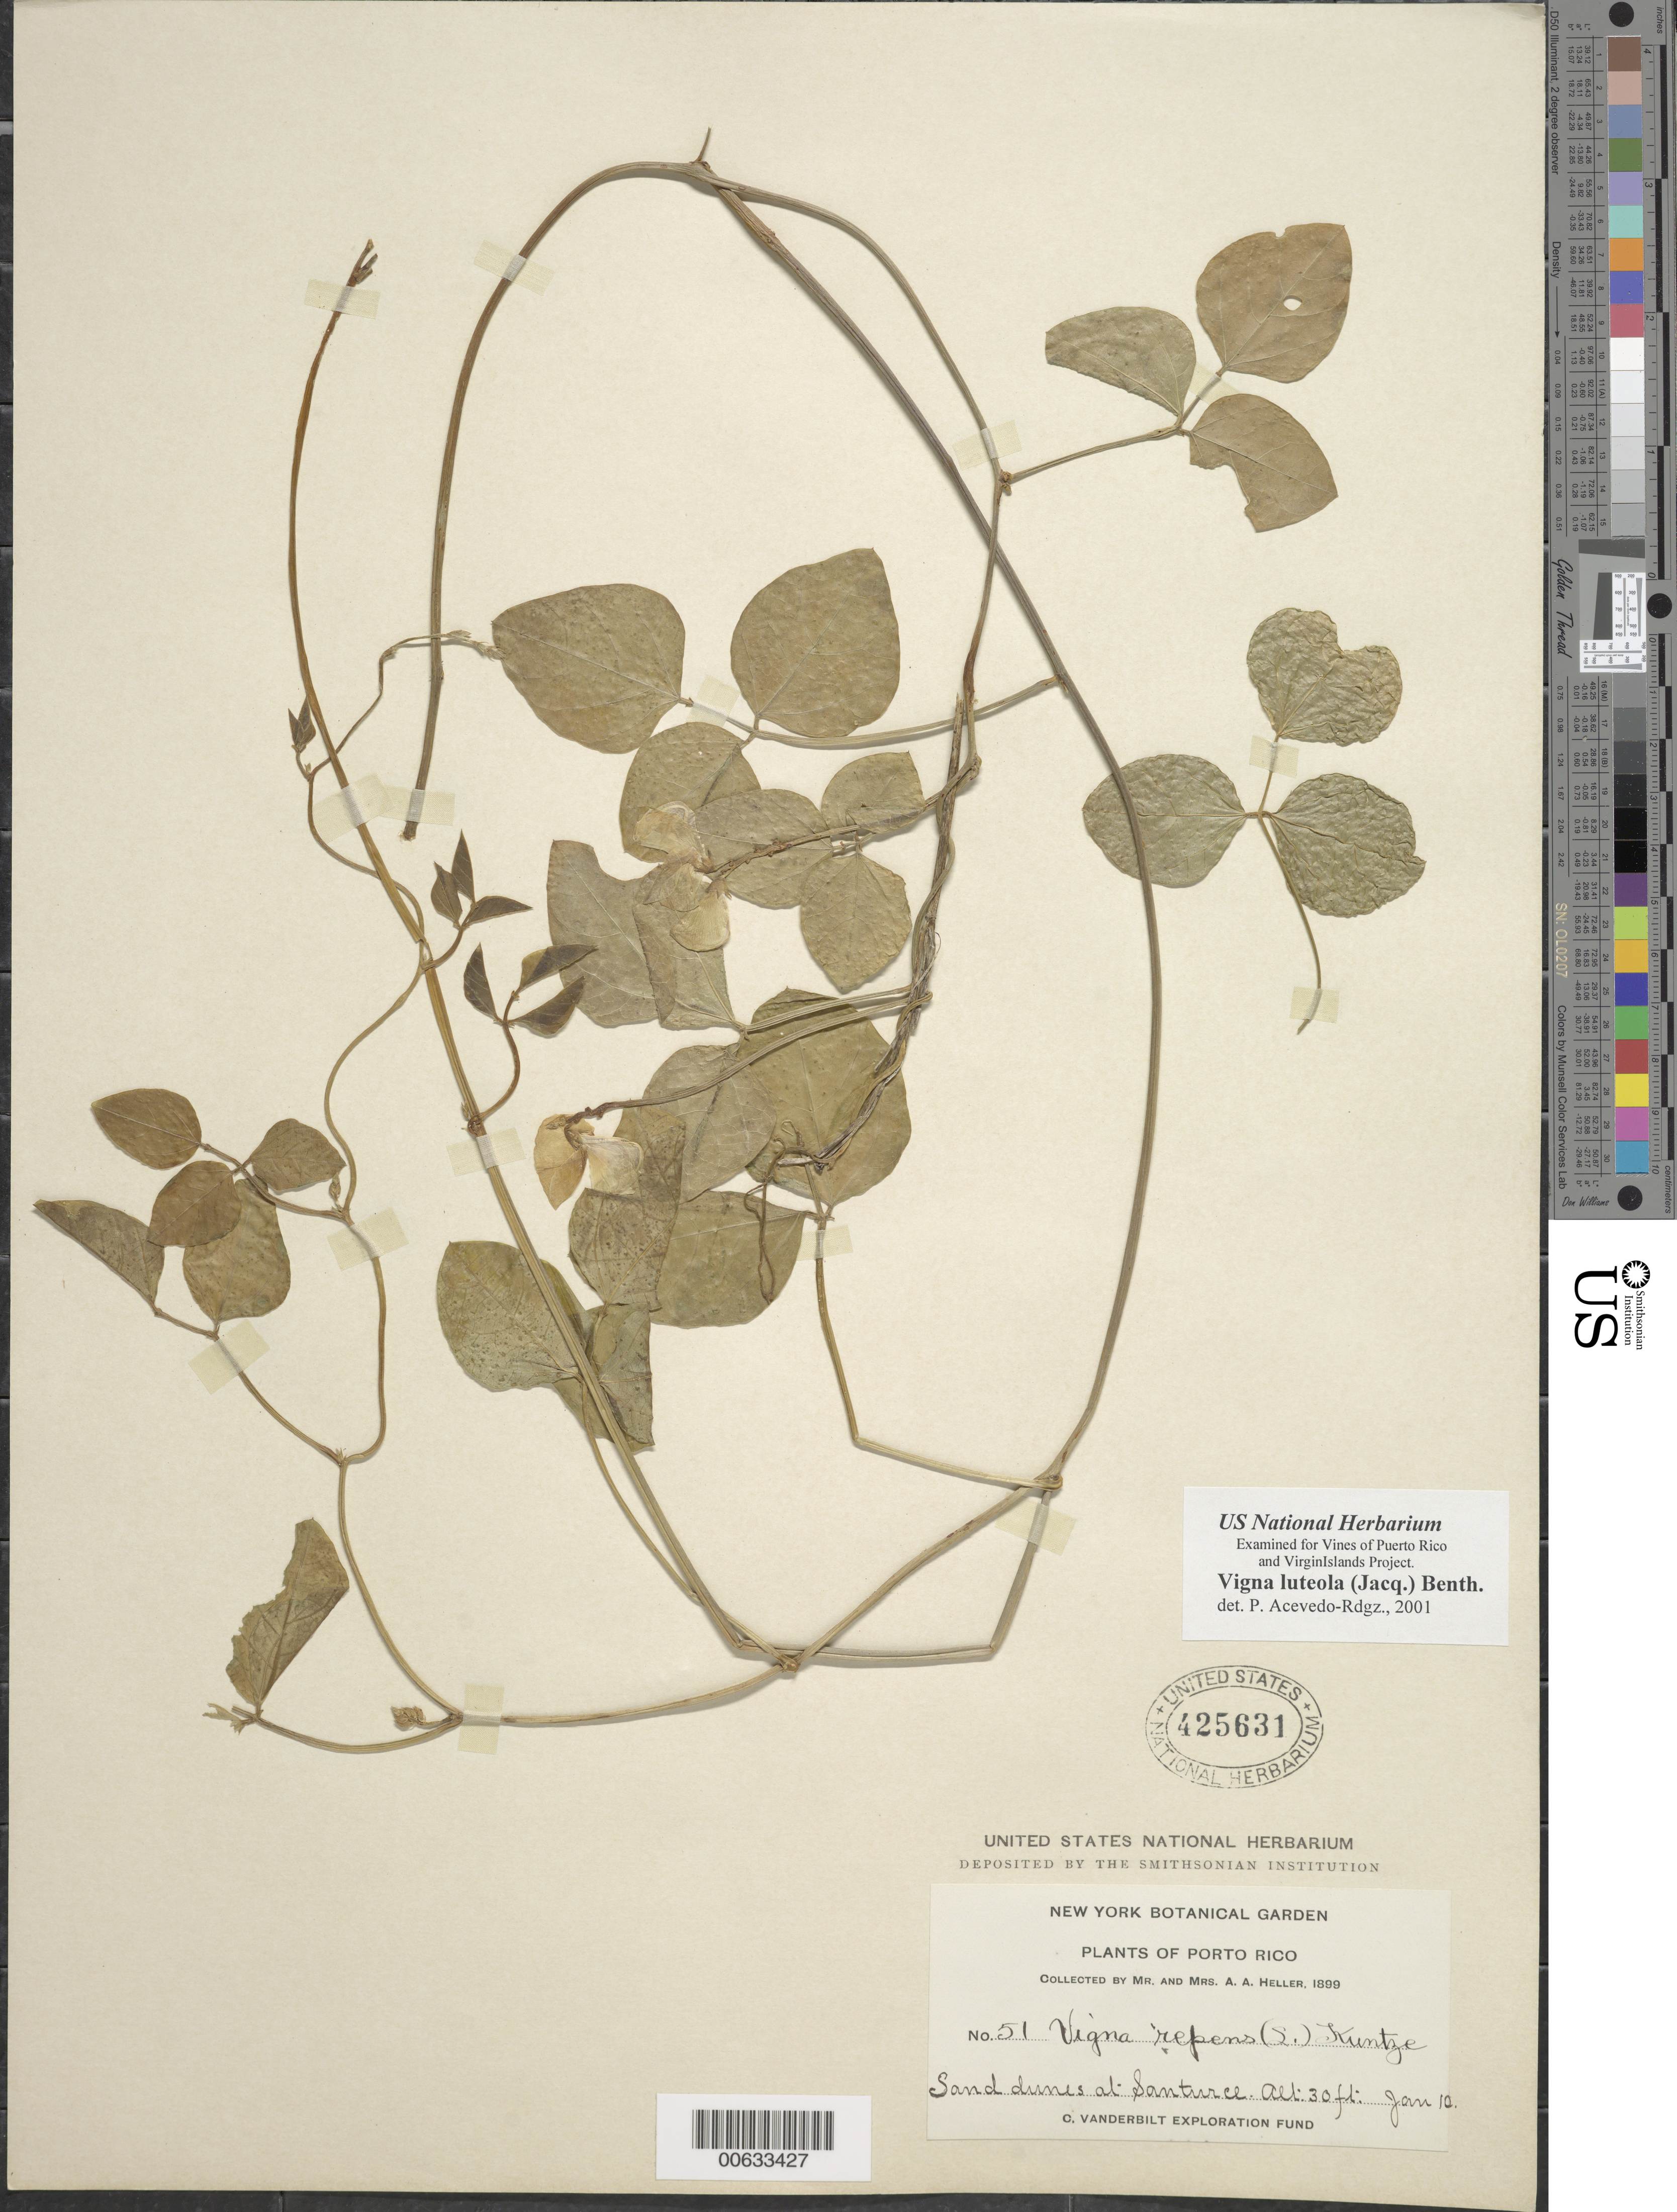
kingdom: Plantae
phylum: Tracheophyta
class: Magnoliopsida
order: Fabales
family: Fabaceae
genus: Vigna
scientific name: Vigna luteola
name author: (Jacq.) Benth.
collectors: A. A. Heller & E. G. Heller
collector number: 51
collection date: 1899-01-10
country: Puerto Rico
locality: Porto Rico. Sand dunes at Santurce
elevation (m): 9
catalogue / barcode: US 425631